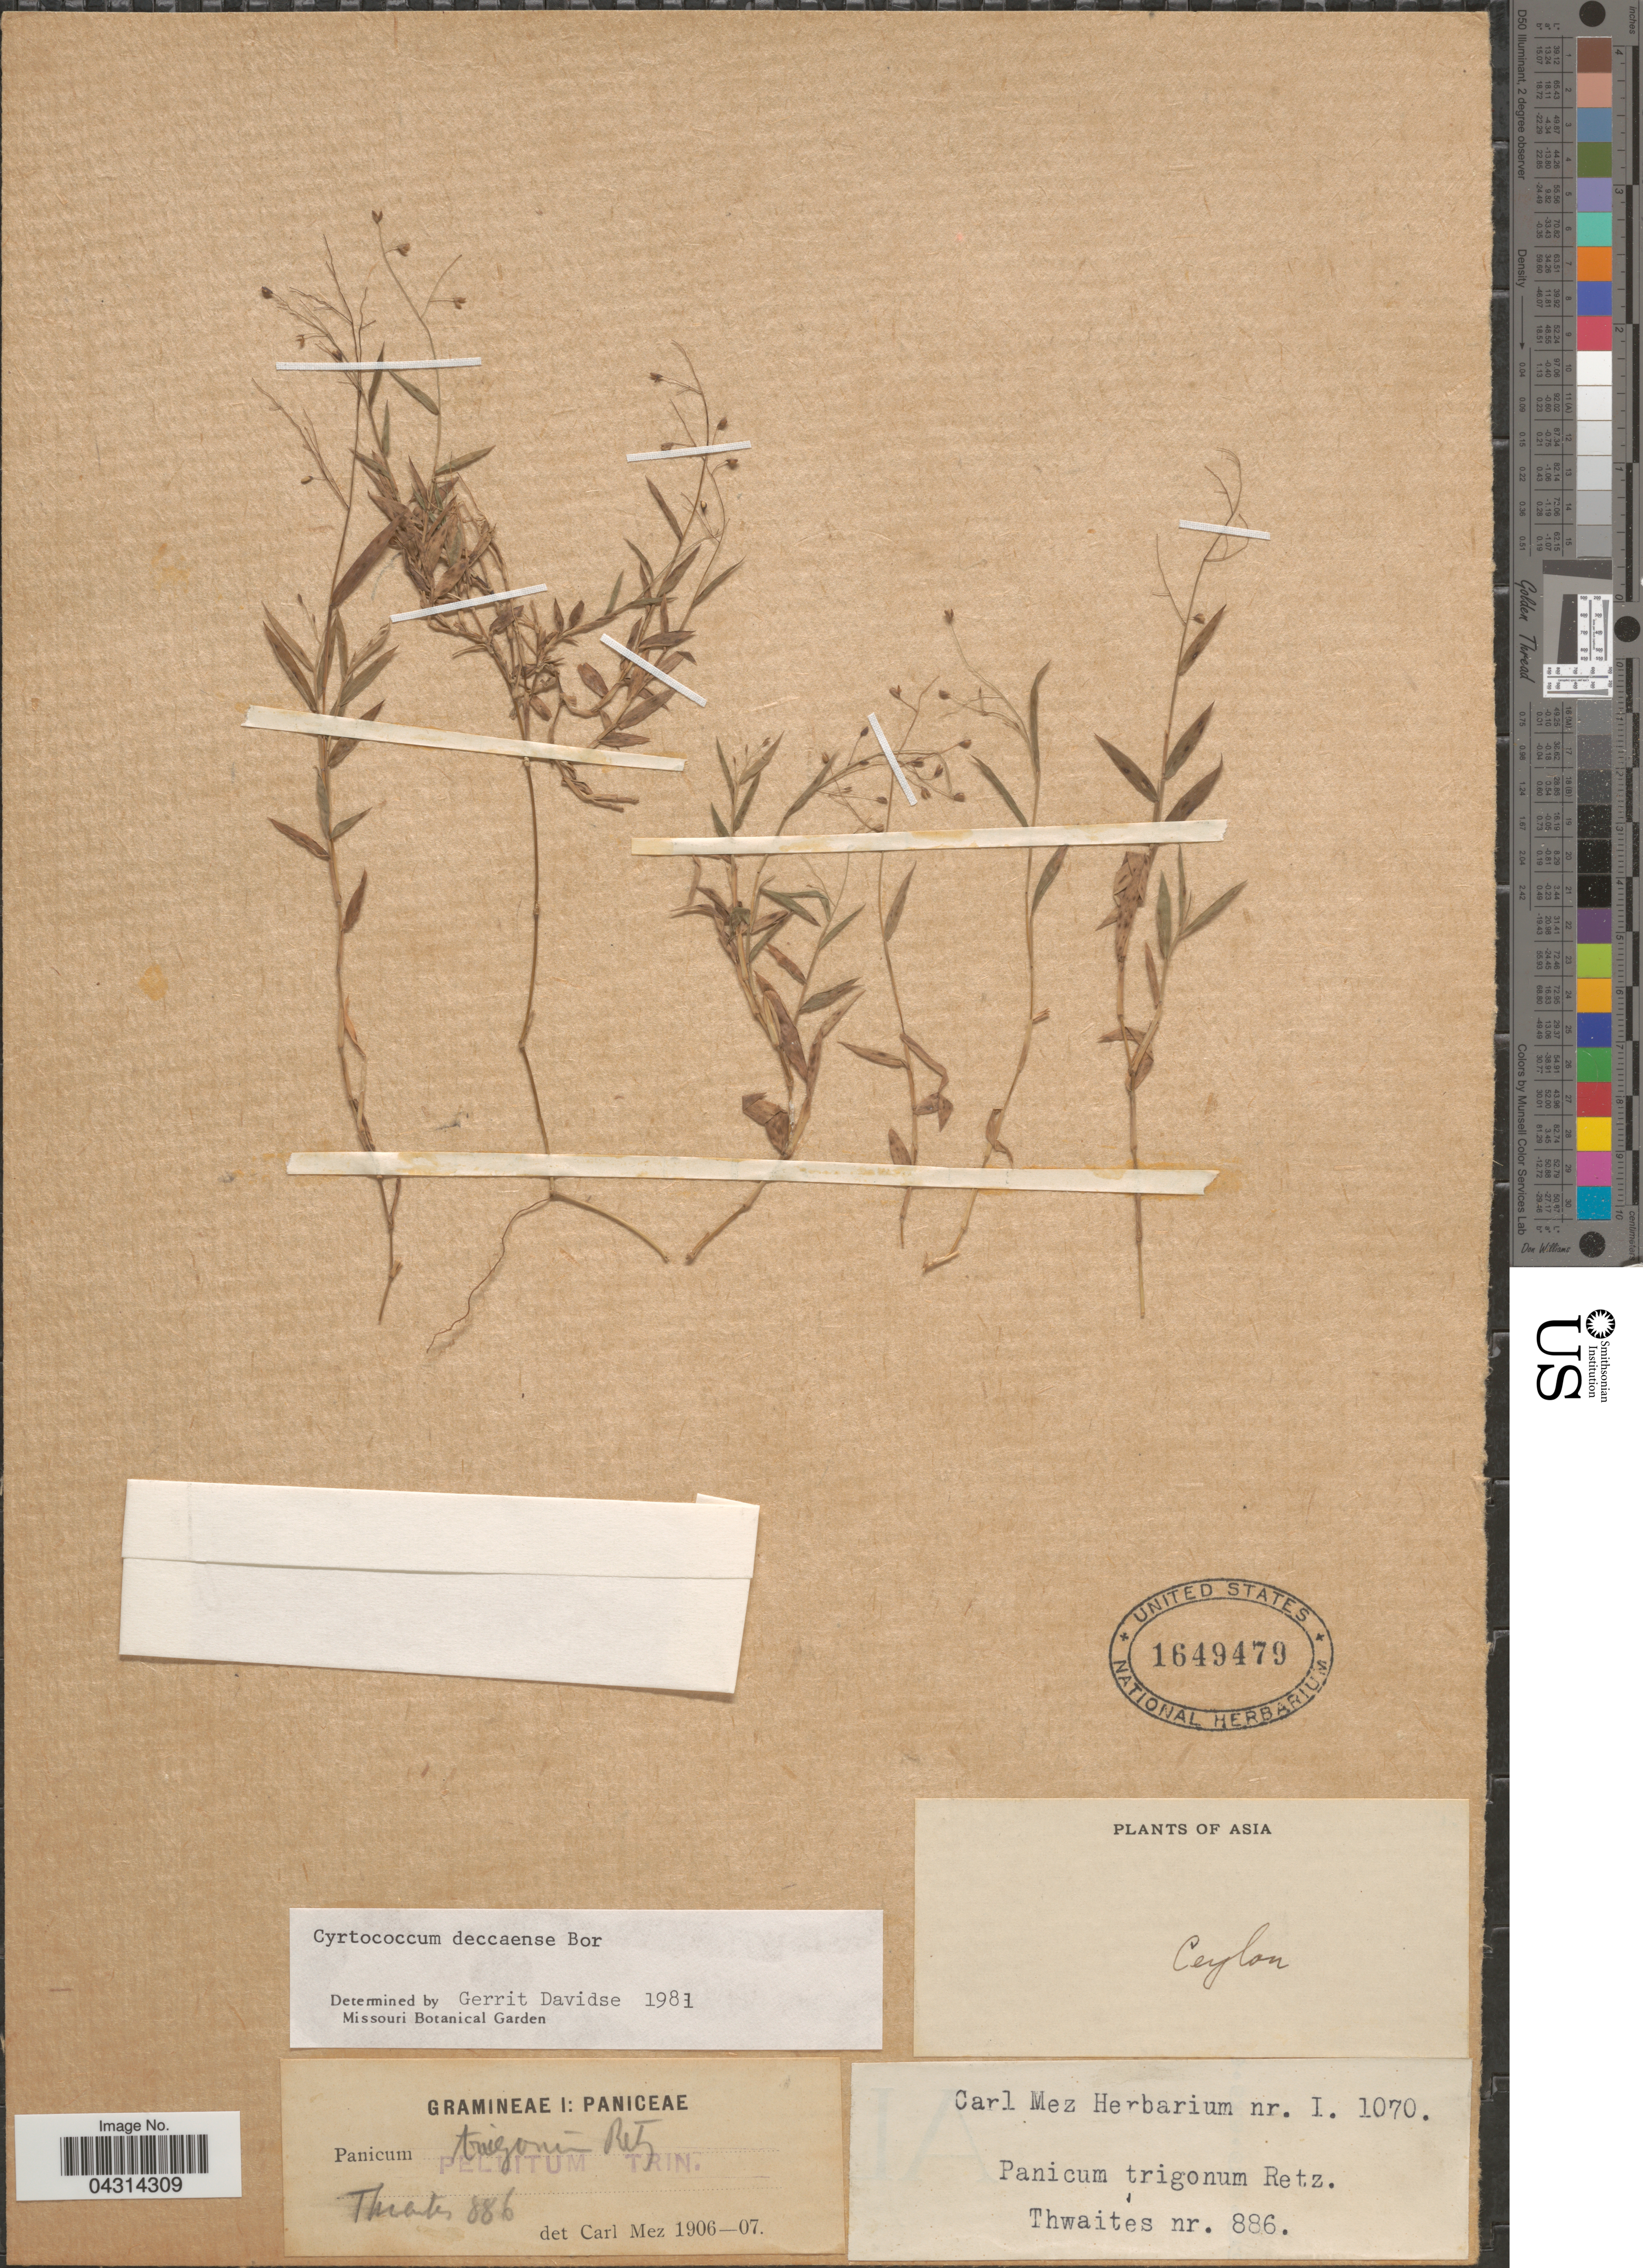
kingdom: Plantae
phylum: Tracheophyta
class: Liliopsida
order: Poales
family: Poaceae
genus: Cyrtococcum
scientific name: Cyrtococcum deccanense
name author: Bor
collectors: Thwaites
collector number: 886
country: Sri Lanka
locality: Ceylon.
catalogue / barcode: US 1649479